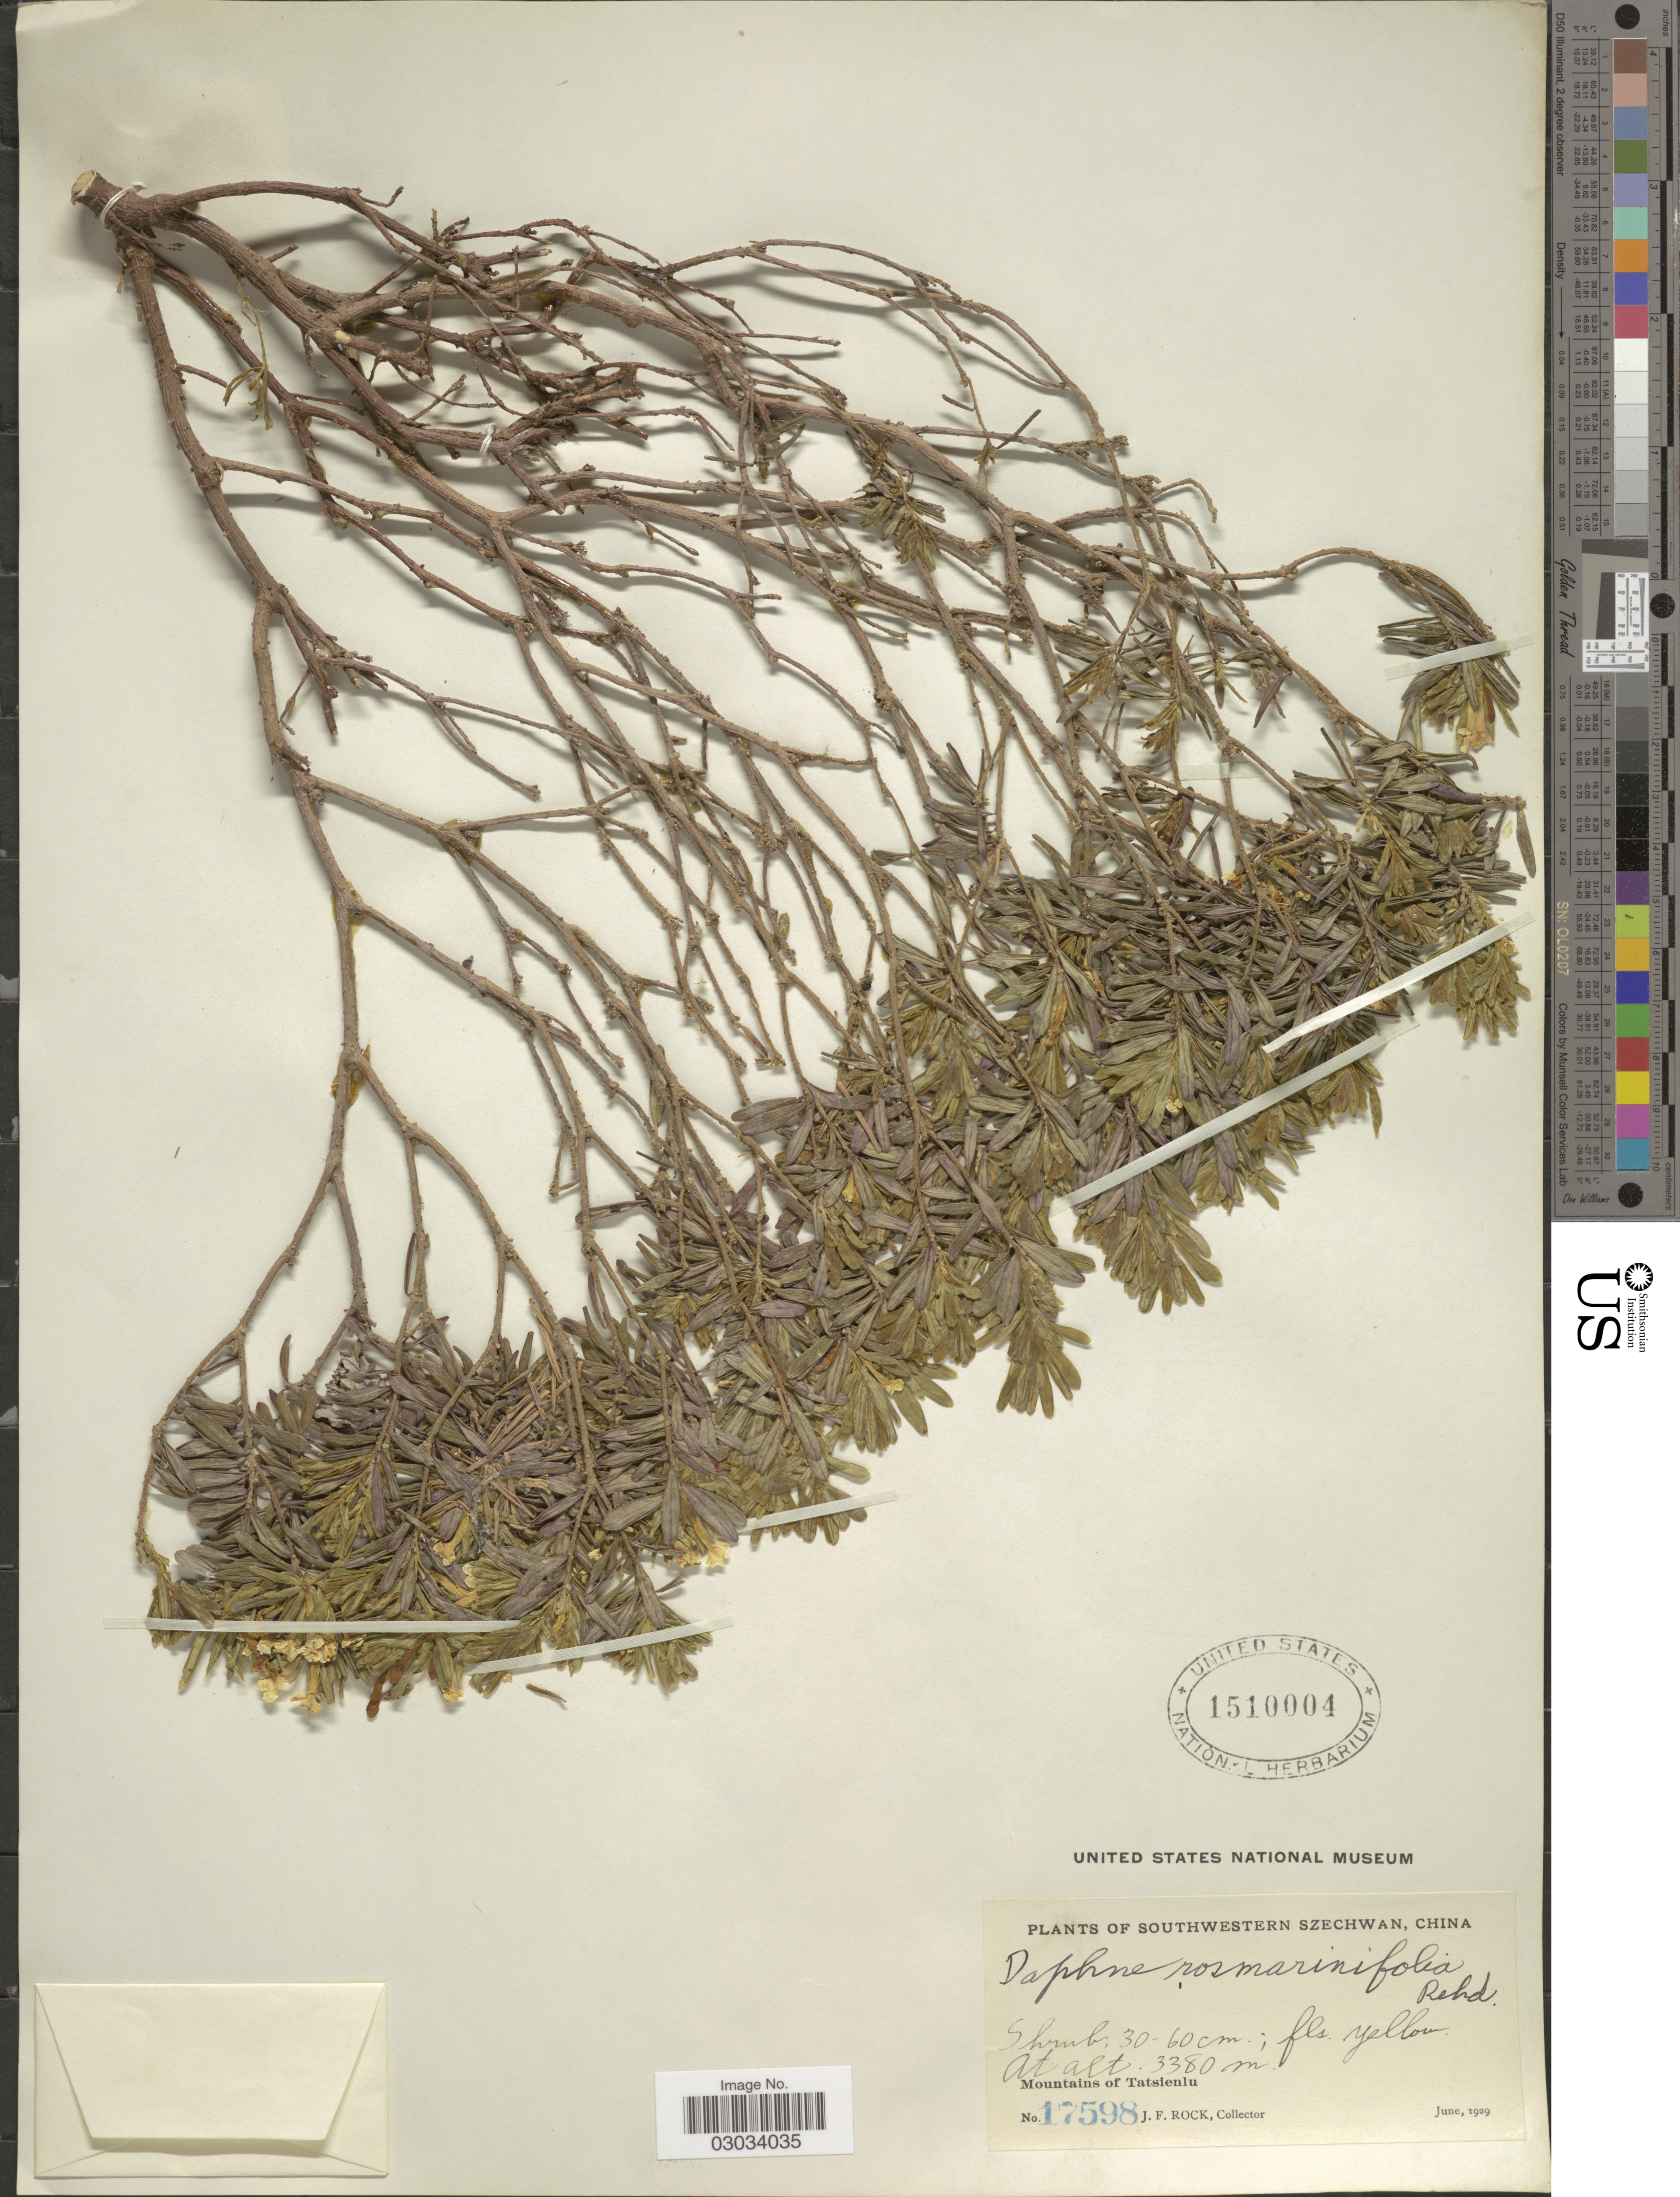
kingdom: Plantae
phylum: Tracheophyta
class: Magnoliopsida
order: Malvales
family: Thymelaeaceae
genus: Daphne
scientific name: Daphne rosmarinifolia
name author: Rehder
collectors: J. Rock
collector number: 17598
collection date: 1929-06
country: China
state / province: Sichuan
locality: Southwestern Szechwan. Mountains of Tatsienlu.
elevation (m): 3380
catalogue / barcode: US 1510004